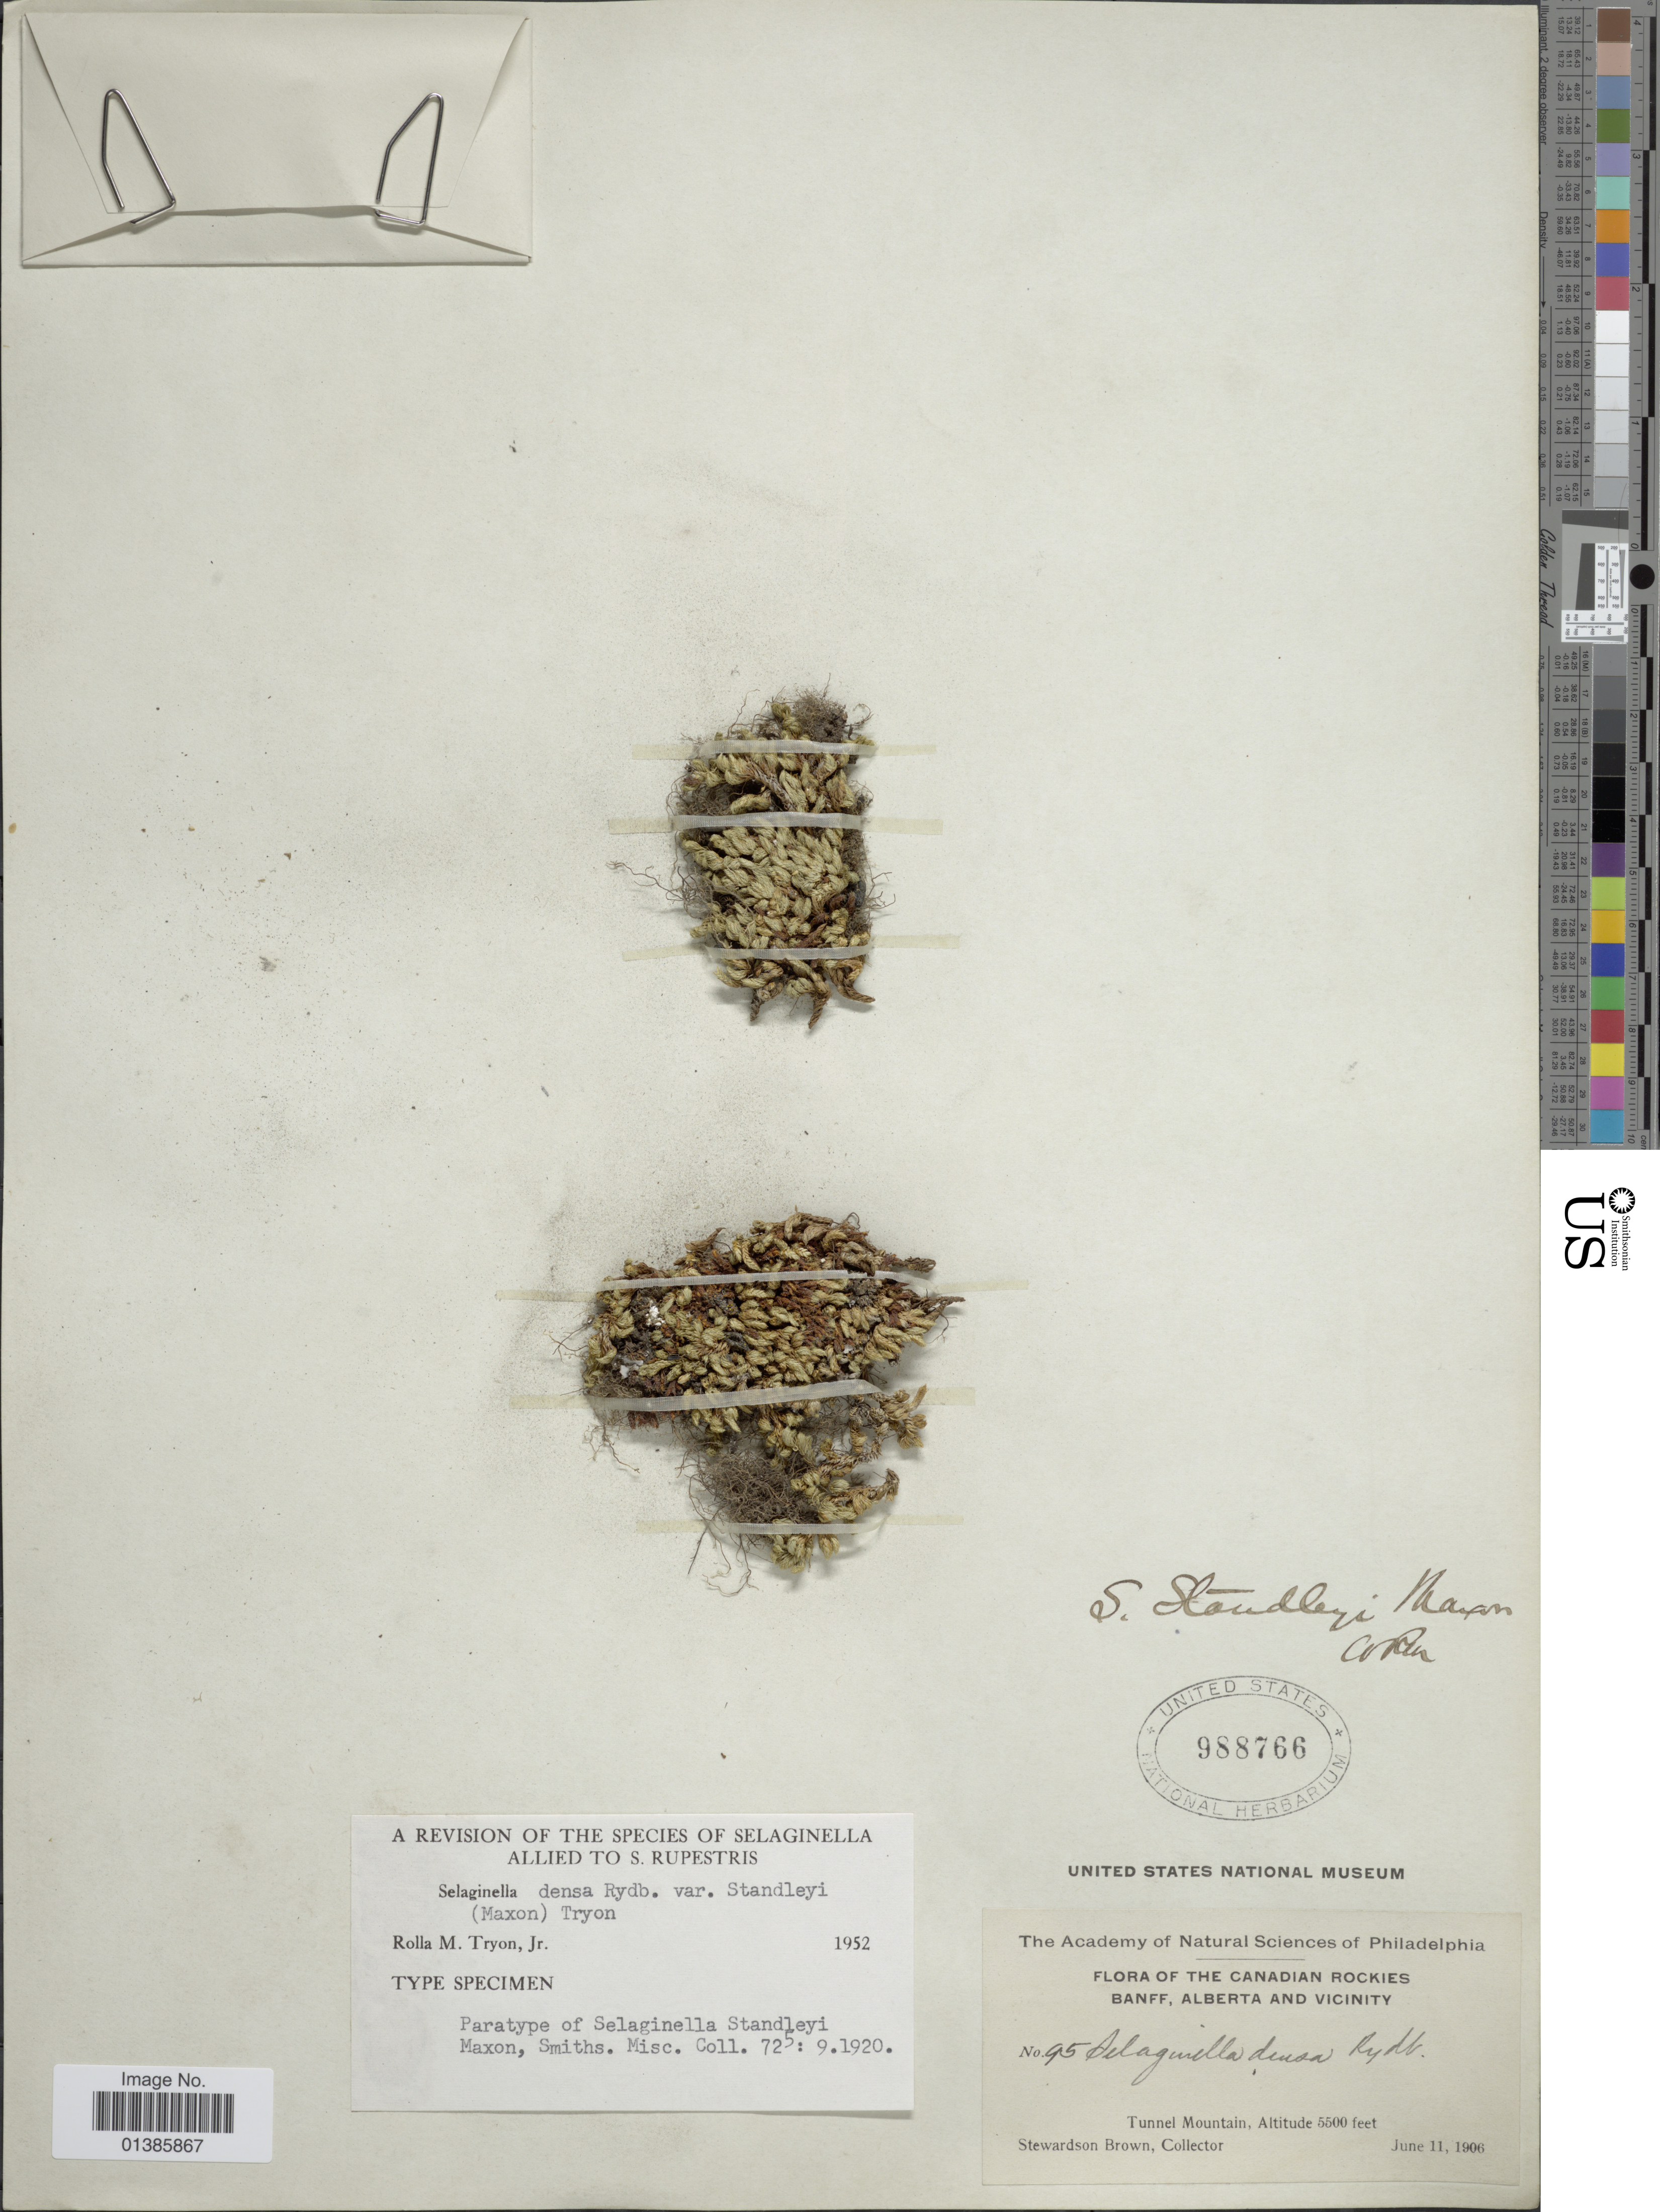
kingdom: Plantae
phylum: Tracheophyta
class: Lycopodiopsida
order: Selaginellales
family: Selaginellaceae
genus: Selaginella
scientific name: Selaginella densa var. standleyi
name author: (Maxon) R.M. Tryon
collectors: S. Brown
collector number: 95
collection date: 1906-06-11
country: Canada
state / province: Alberta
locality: Canadian Rockies. Banff. Alberta and vicinity. Tunnel Mountain.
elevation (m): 1676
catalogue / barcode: US 988766